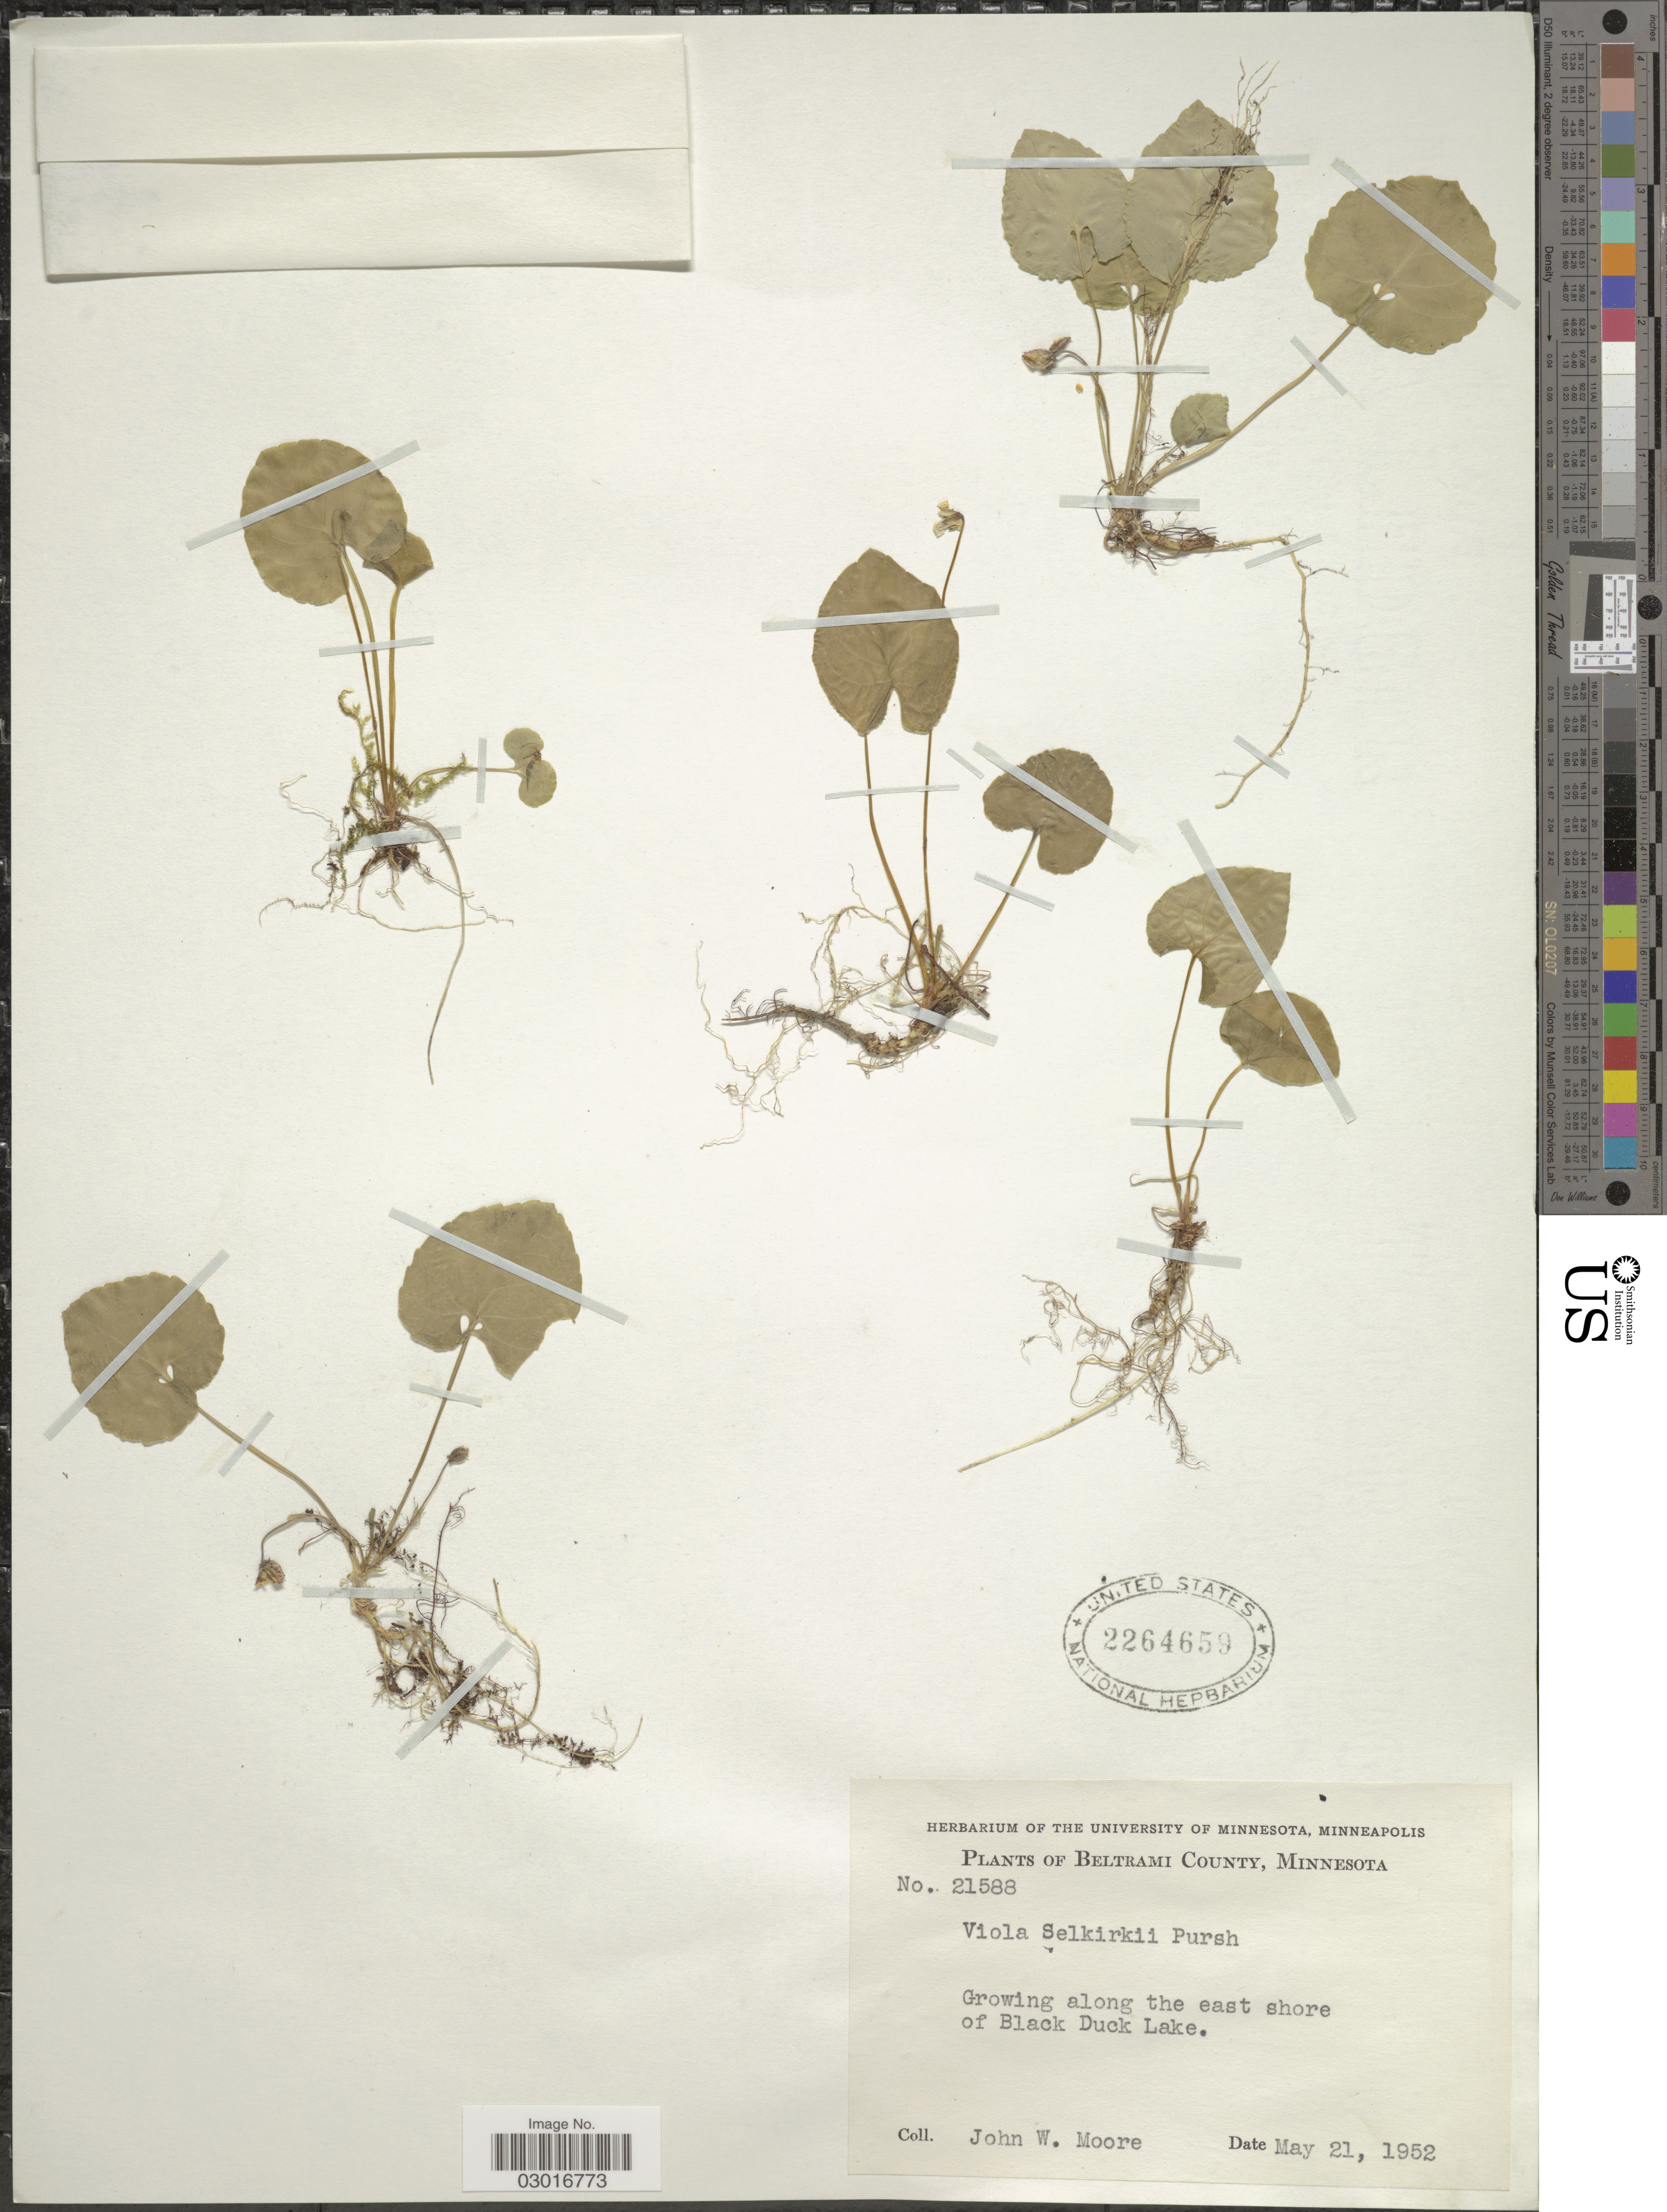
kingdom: Plantae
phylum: Tracheophyta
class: Magnoliopsida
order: Malpighiales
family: Violaceae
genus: Viola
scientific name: Viola selkirkii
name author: Pursh ex Goldie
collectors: J. Moore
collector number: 21588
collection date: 1952-05-21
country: United States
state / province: Minnesota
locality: Beltrami County. Along the east shore of Black Duck Lake.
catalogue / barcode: US 2264659